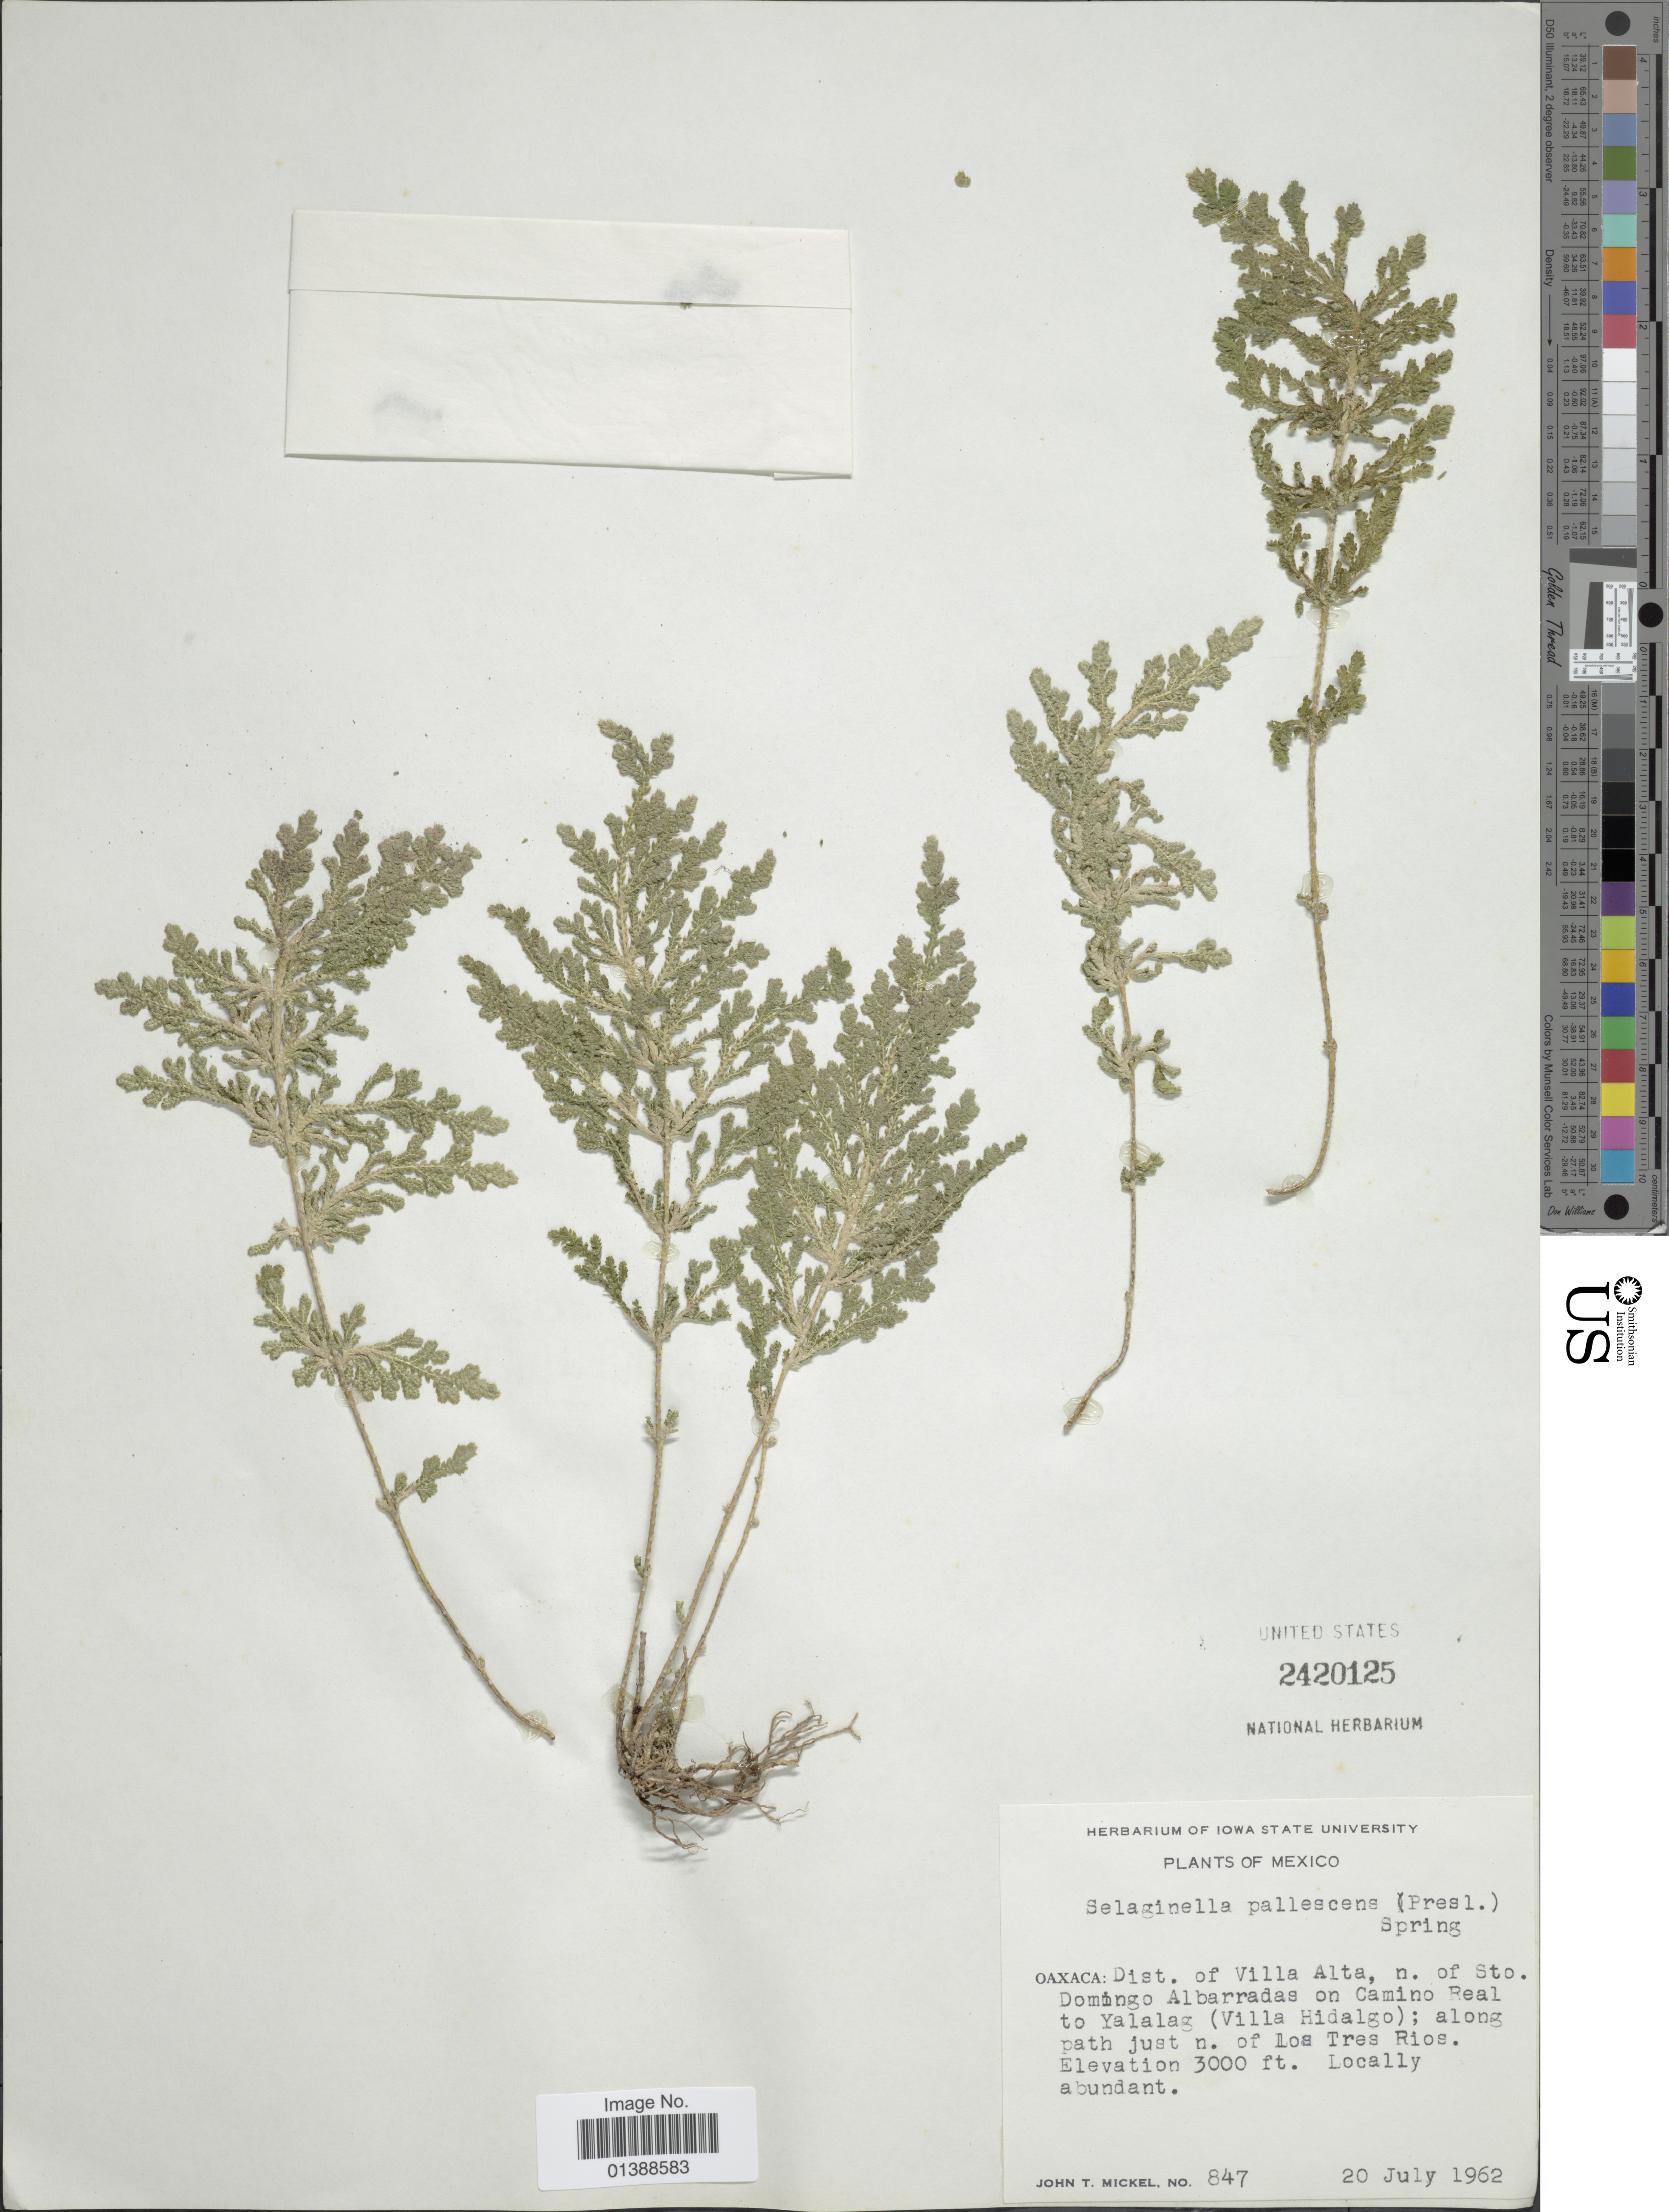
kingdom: Plantae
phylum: Tracheophyta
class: Lycopodiopsida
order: Selaginellales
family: Selaginellaceae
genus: Selaginella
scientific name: Selaginella pallescens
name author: (C. Presl) Spring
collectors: J. T. Mickel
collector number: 847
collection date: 1962-07-20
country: Mexico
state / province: Oaxaca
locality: Dist. of Villa Alta, n. of Sto Domingo Albarradas on camino Real to Yalalag (Villa Hidalgo); along path just n of Los Tres Rios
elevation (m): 914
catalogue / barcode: US 2420125